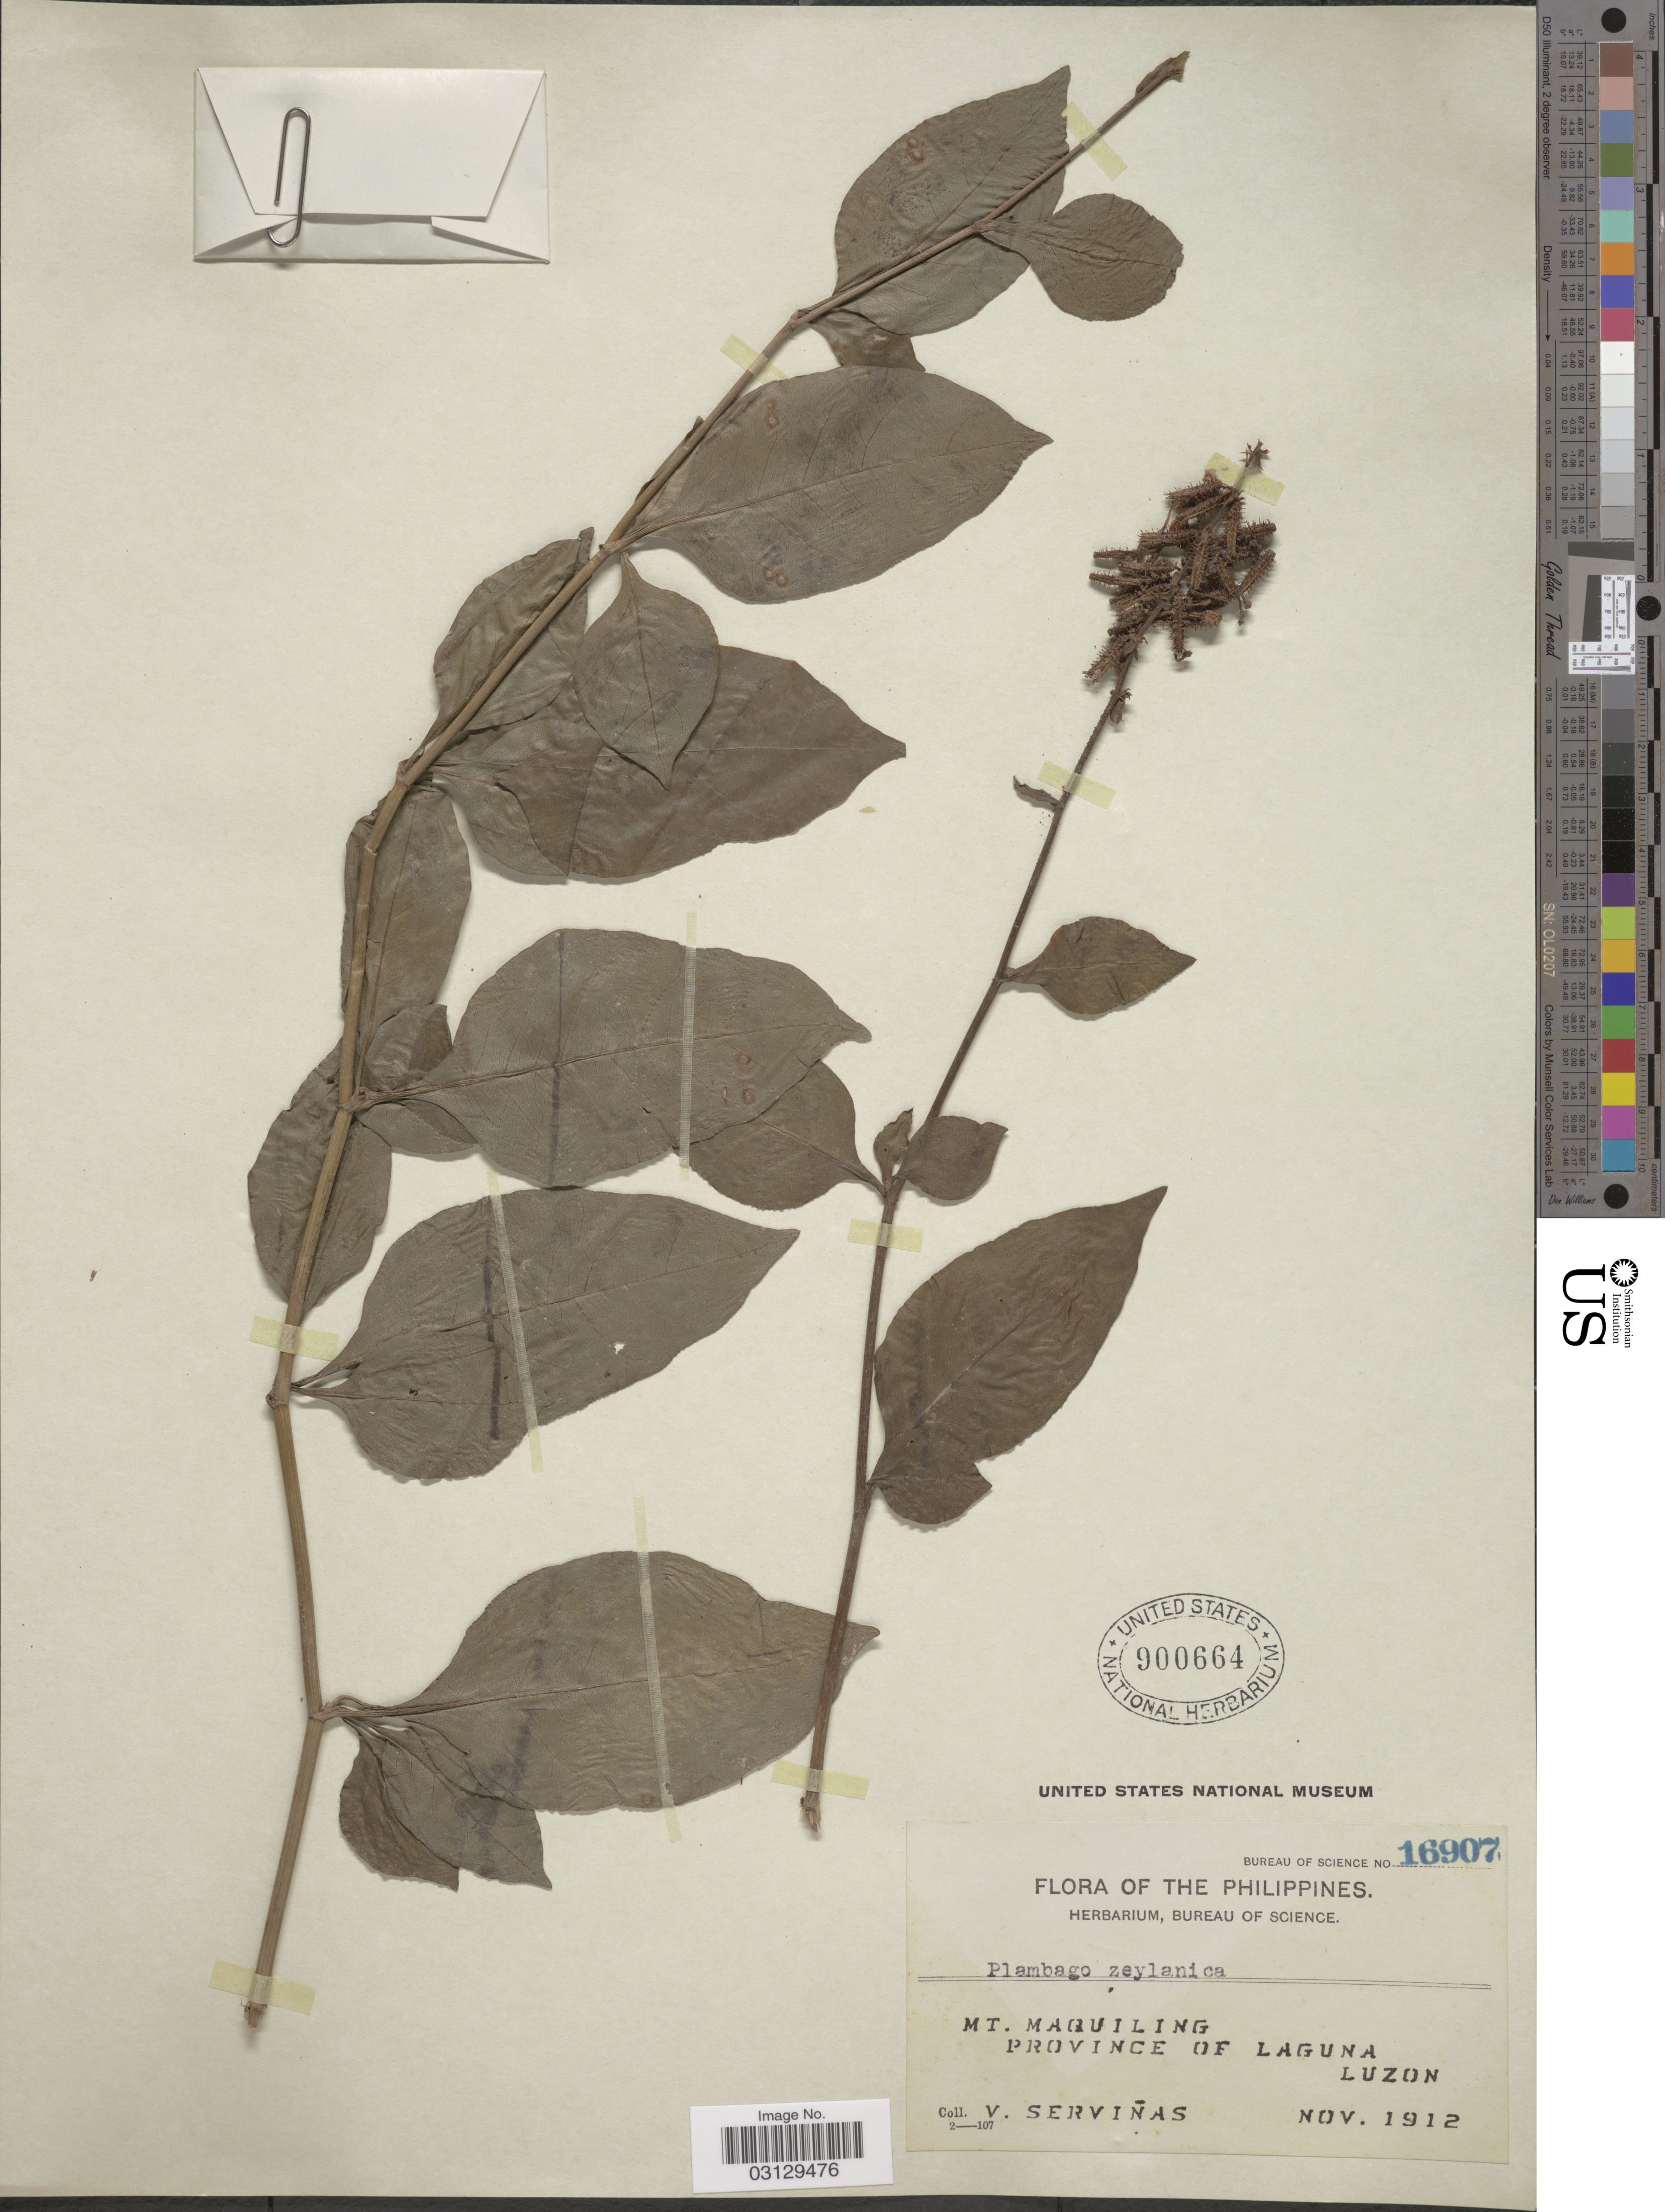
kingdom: Plantae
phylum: Tracheophyta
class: Magnoliopsida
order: Caryophyllales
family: Plumbaginaceae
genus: Plumbago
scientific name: Plumbago zeylanica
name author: L.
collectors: V. Servinas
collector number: Bureau of Science 16907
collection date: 1912-11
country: Philippines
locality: Mt. Maquiling. Province of Laguna. Luzon.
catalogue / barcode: US 900664